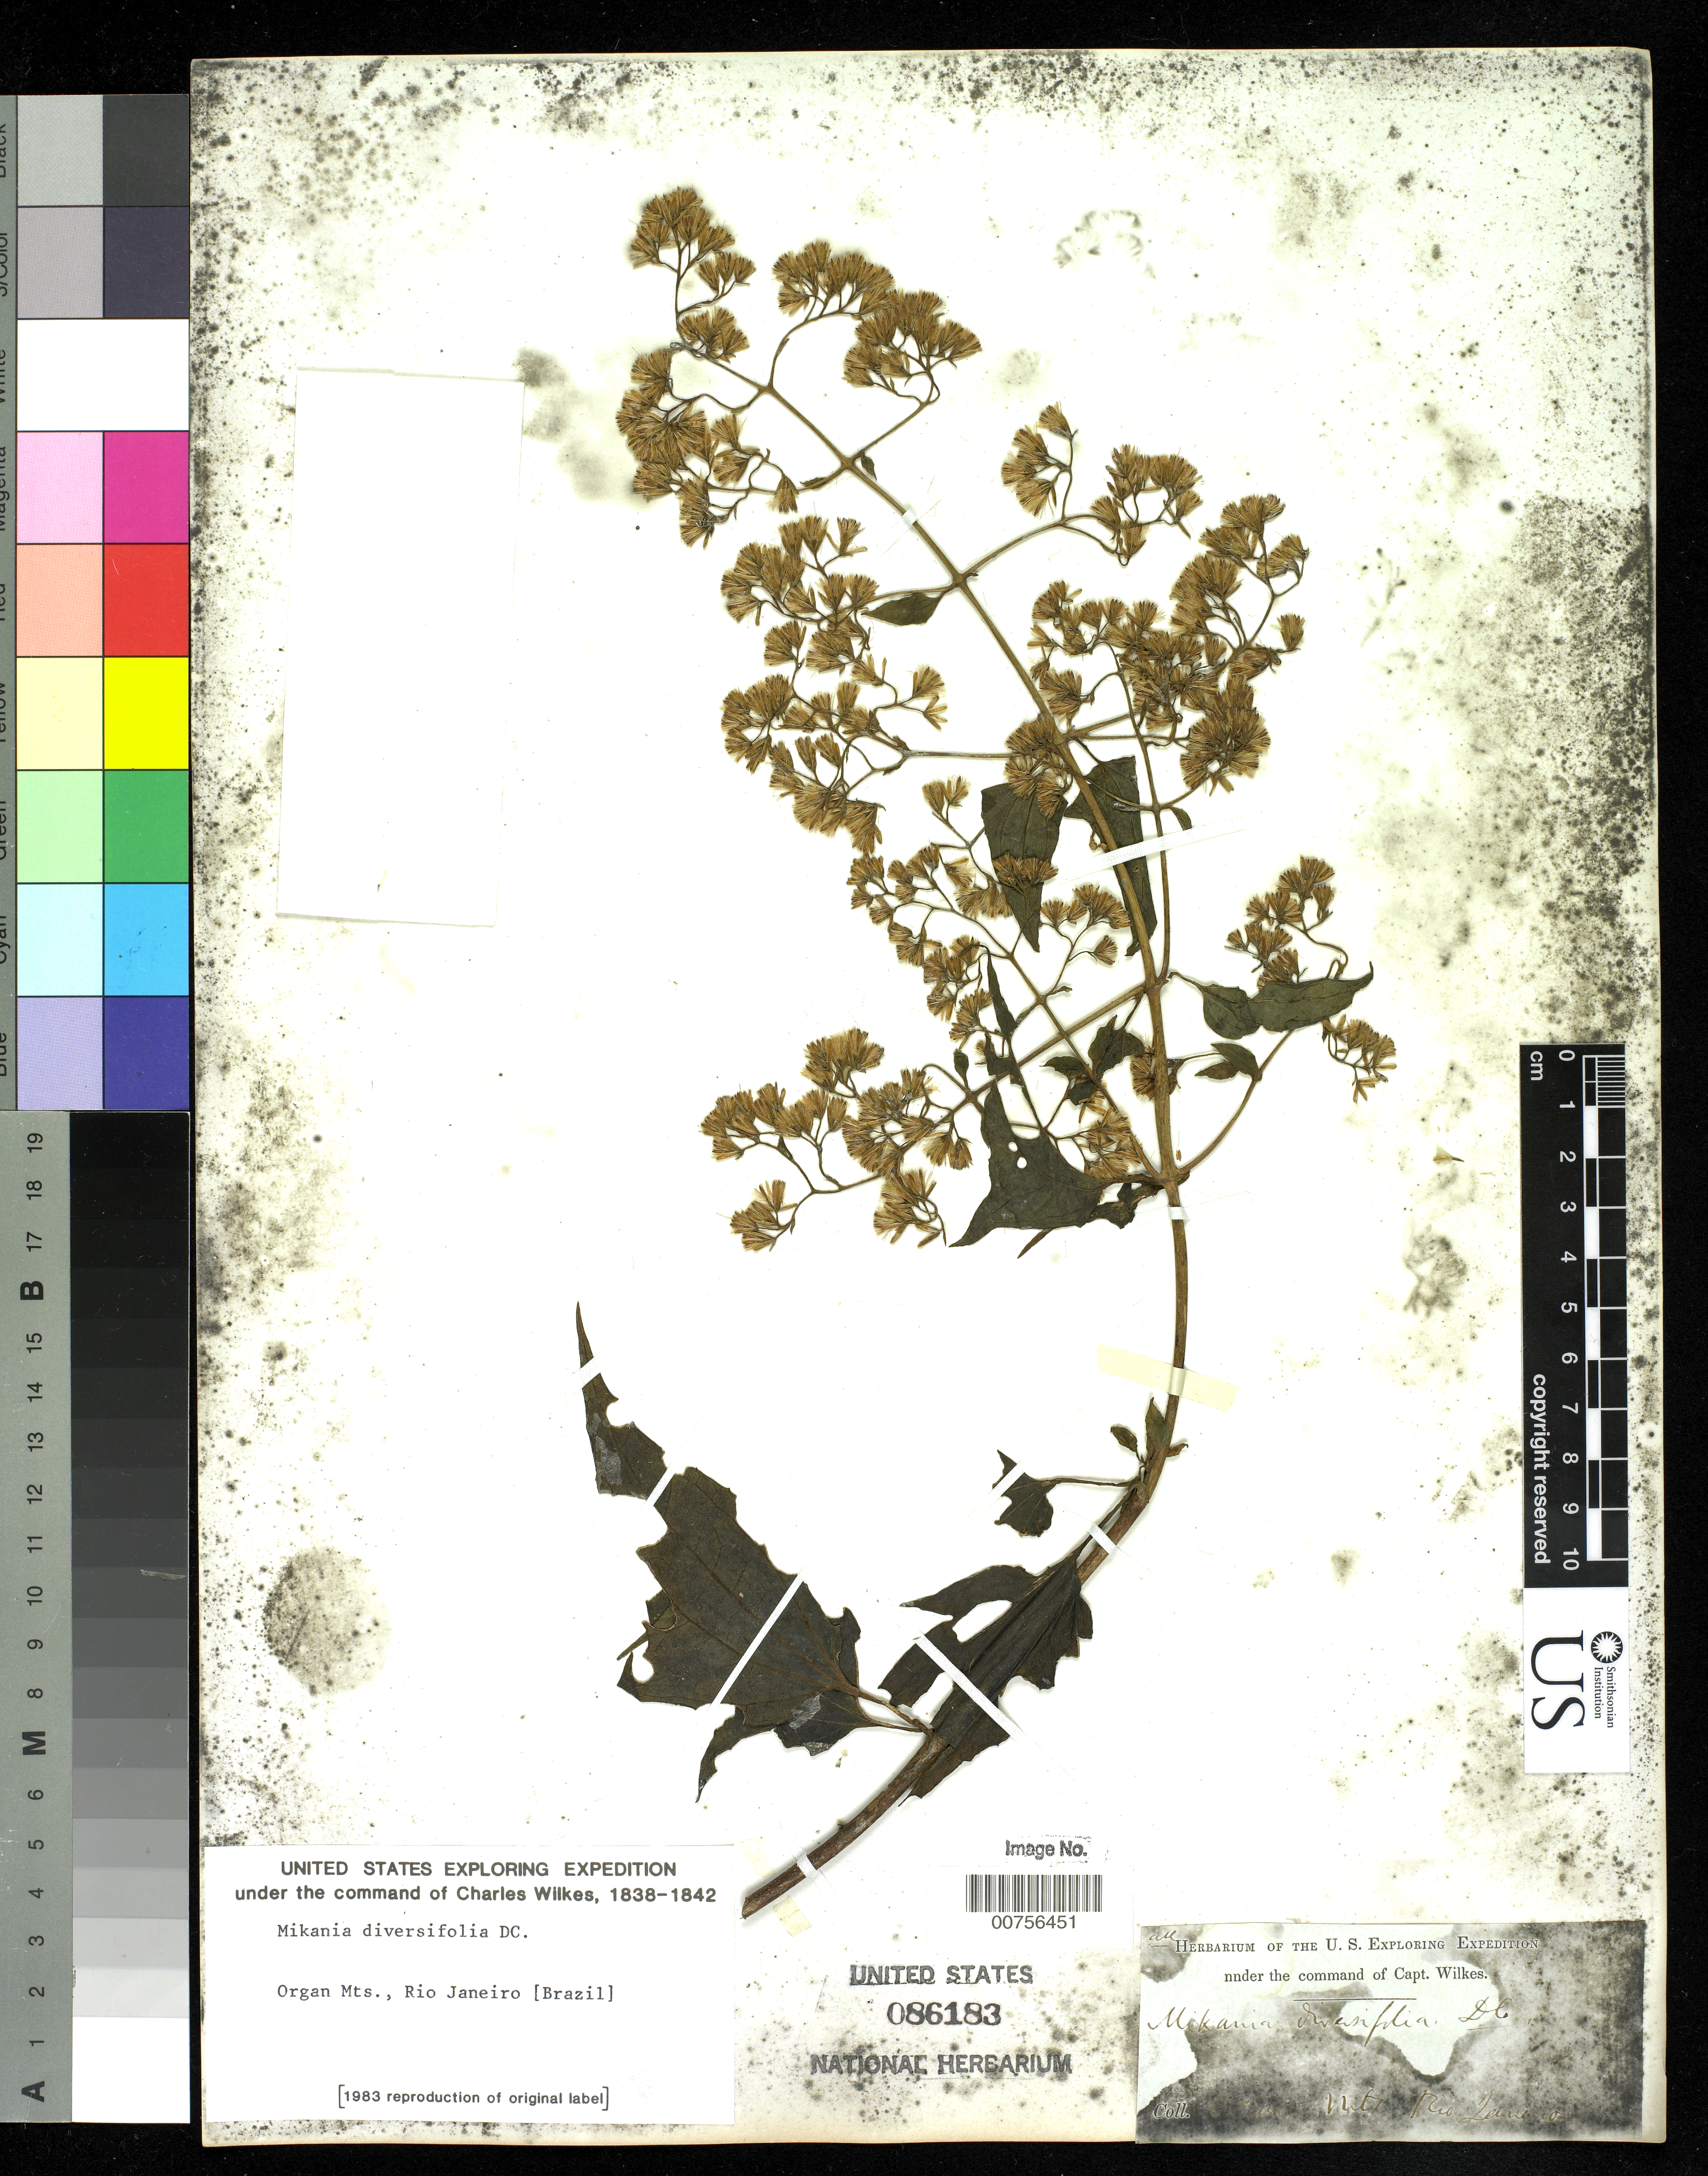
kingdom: Plantae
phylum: Tracheophyta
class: Magnoliopsida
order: Asterales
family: Asteraceae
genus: Mikania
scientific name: Mikania diversifolia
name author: DC.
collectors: Wilkes Explor. Exped.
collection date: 1838/1842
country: Brazil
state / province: Rio de Janeiro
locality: Organ Mountains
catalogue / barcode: US 86183